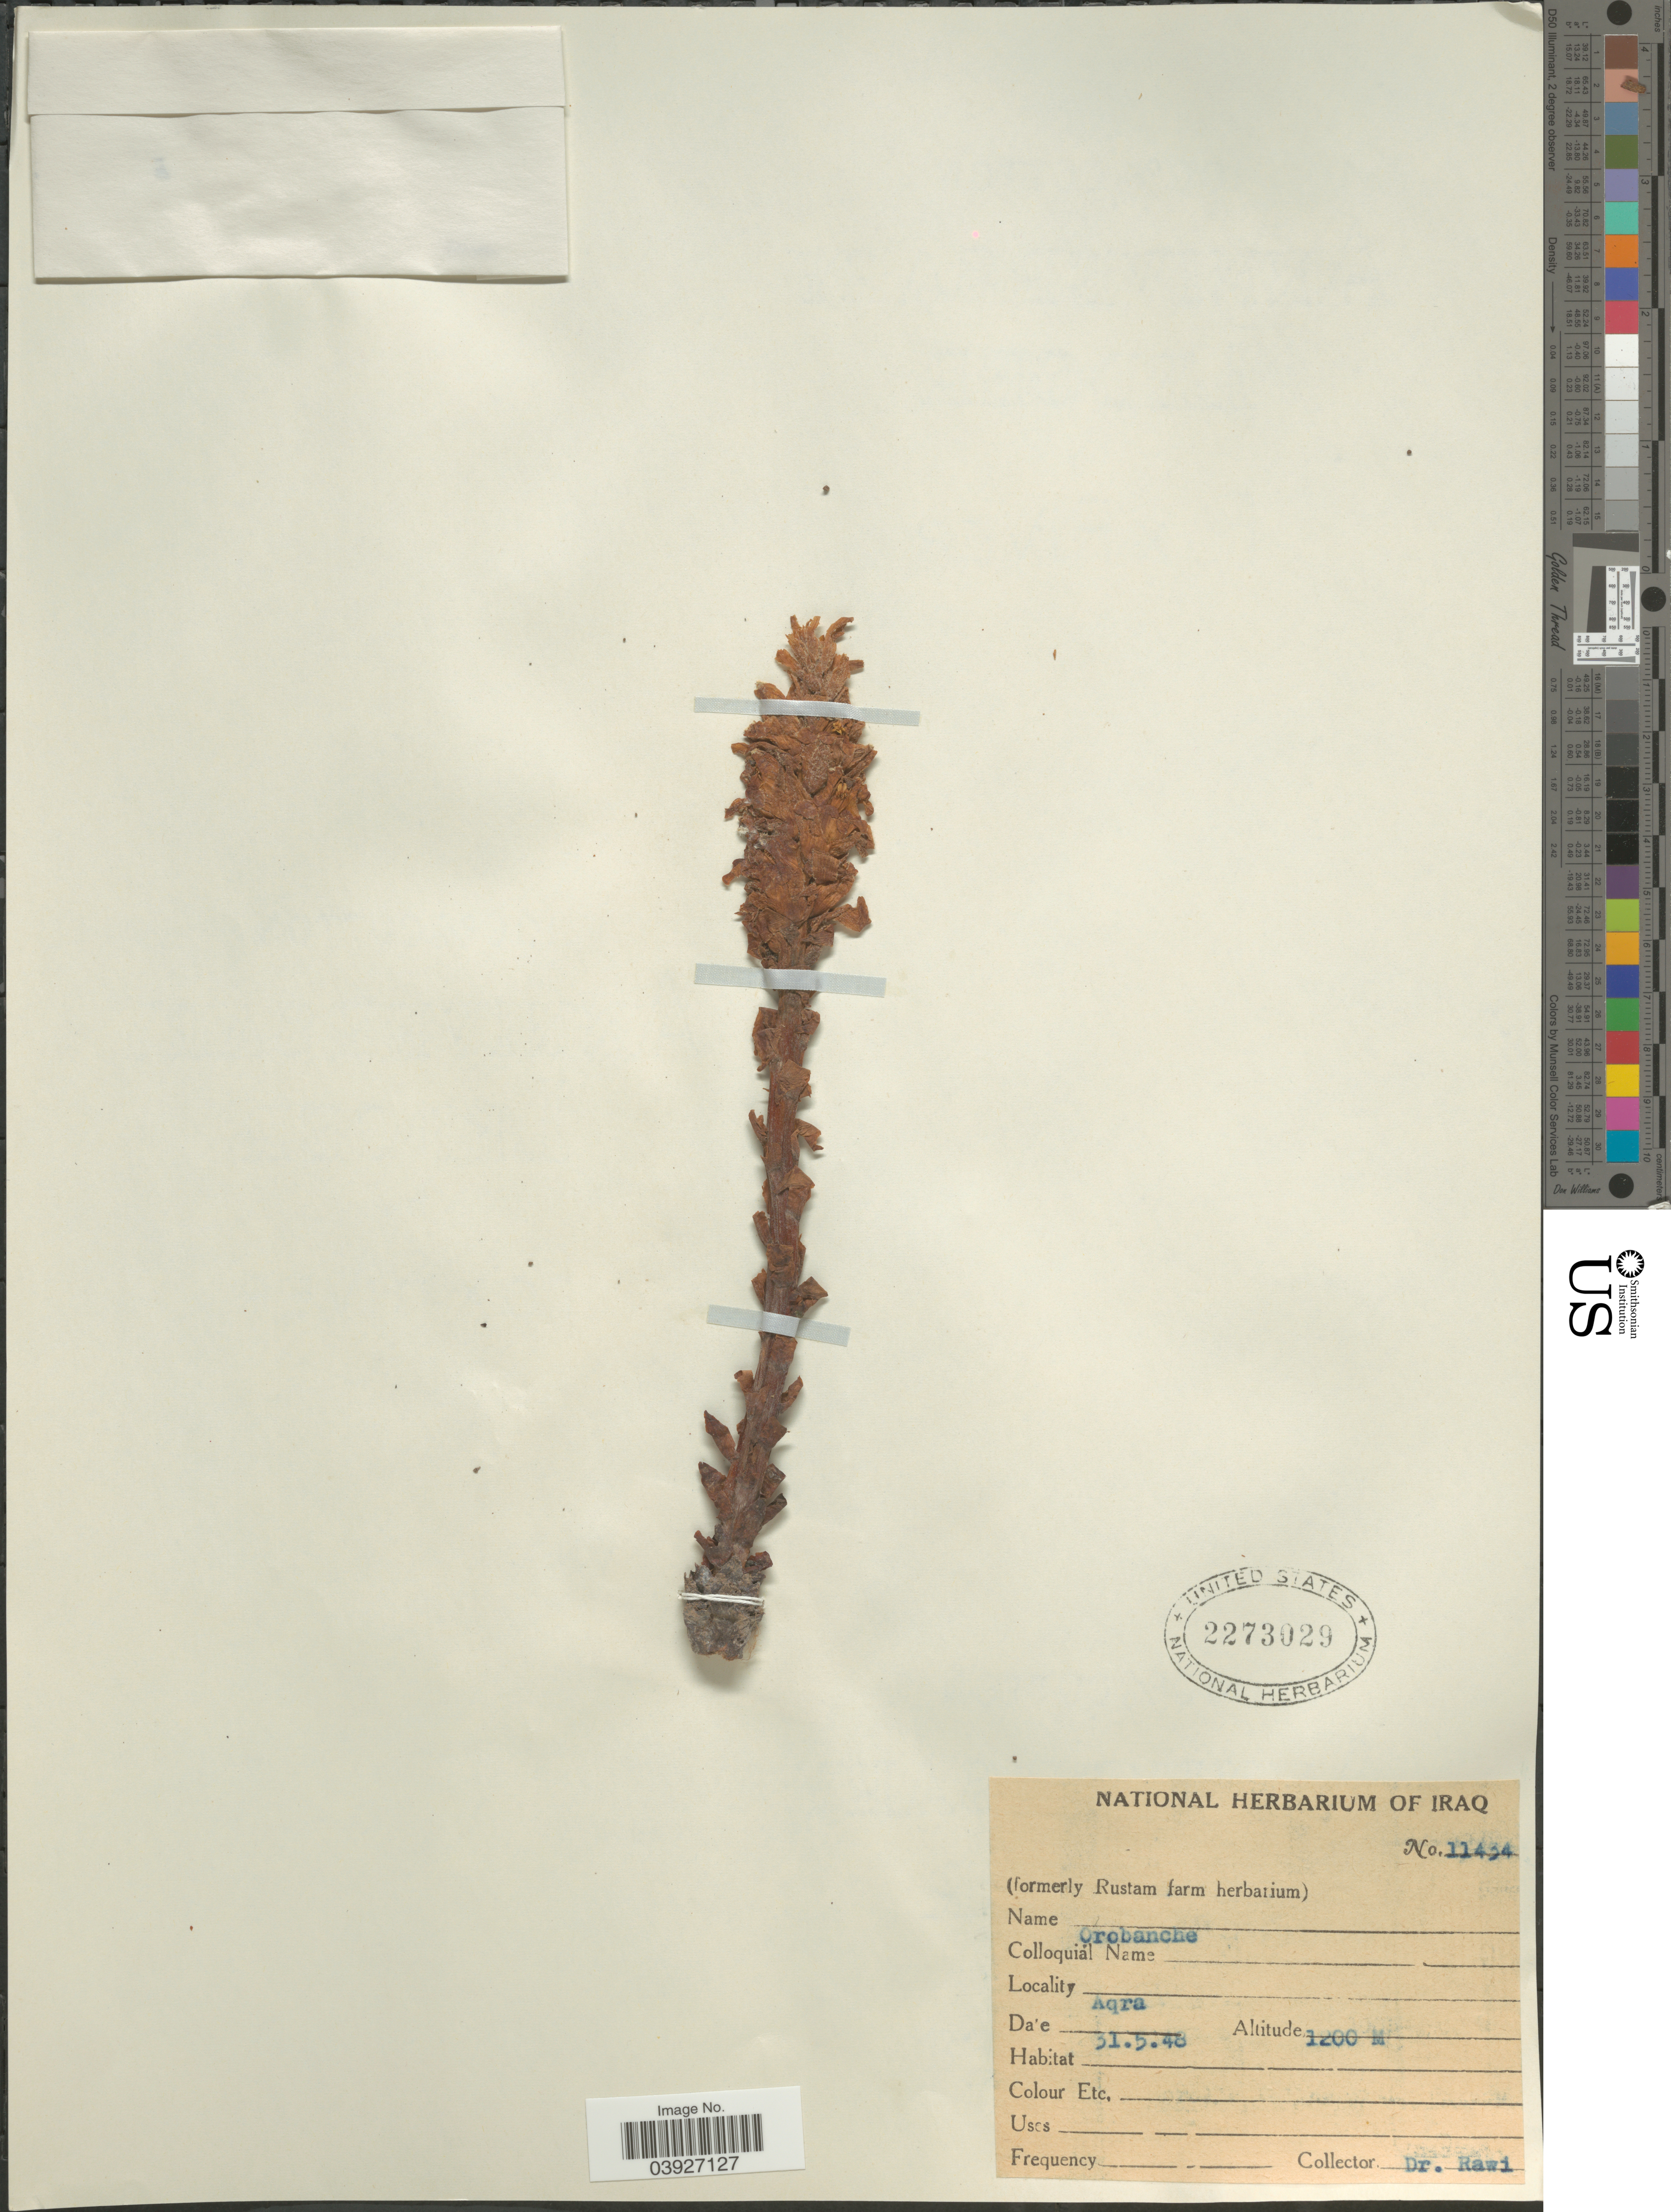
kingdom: Plantae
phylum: Tracheophyta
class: Magnoliopsida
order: Lamiales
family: Orobanchaceae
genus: Orobanche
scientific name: Orobanche sp.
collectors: -. Rawi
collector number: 11434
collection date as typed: Transcribed d/m/y: 31/5/48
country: Iraq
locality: Aqra.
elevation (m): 1200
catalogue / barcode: US 2273029